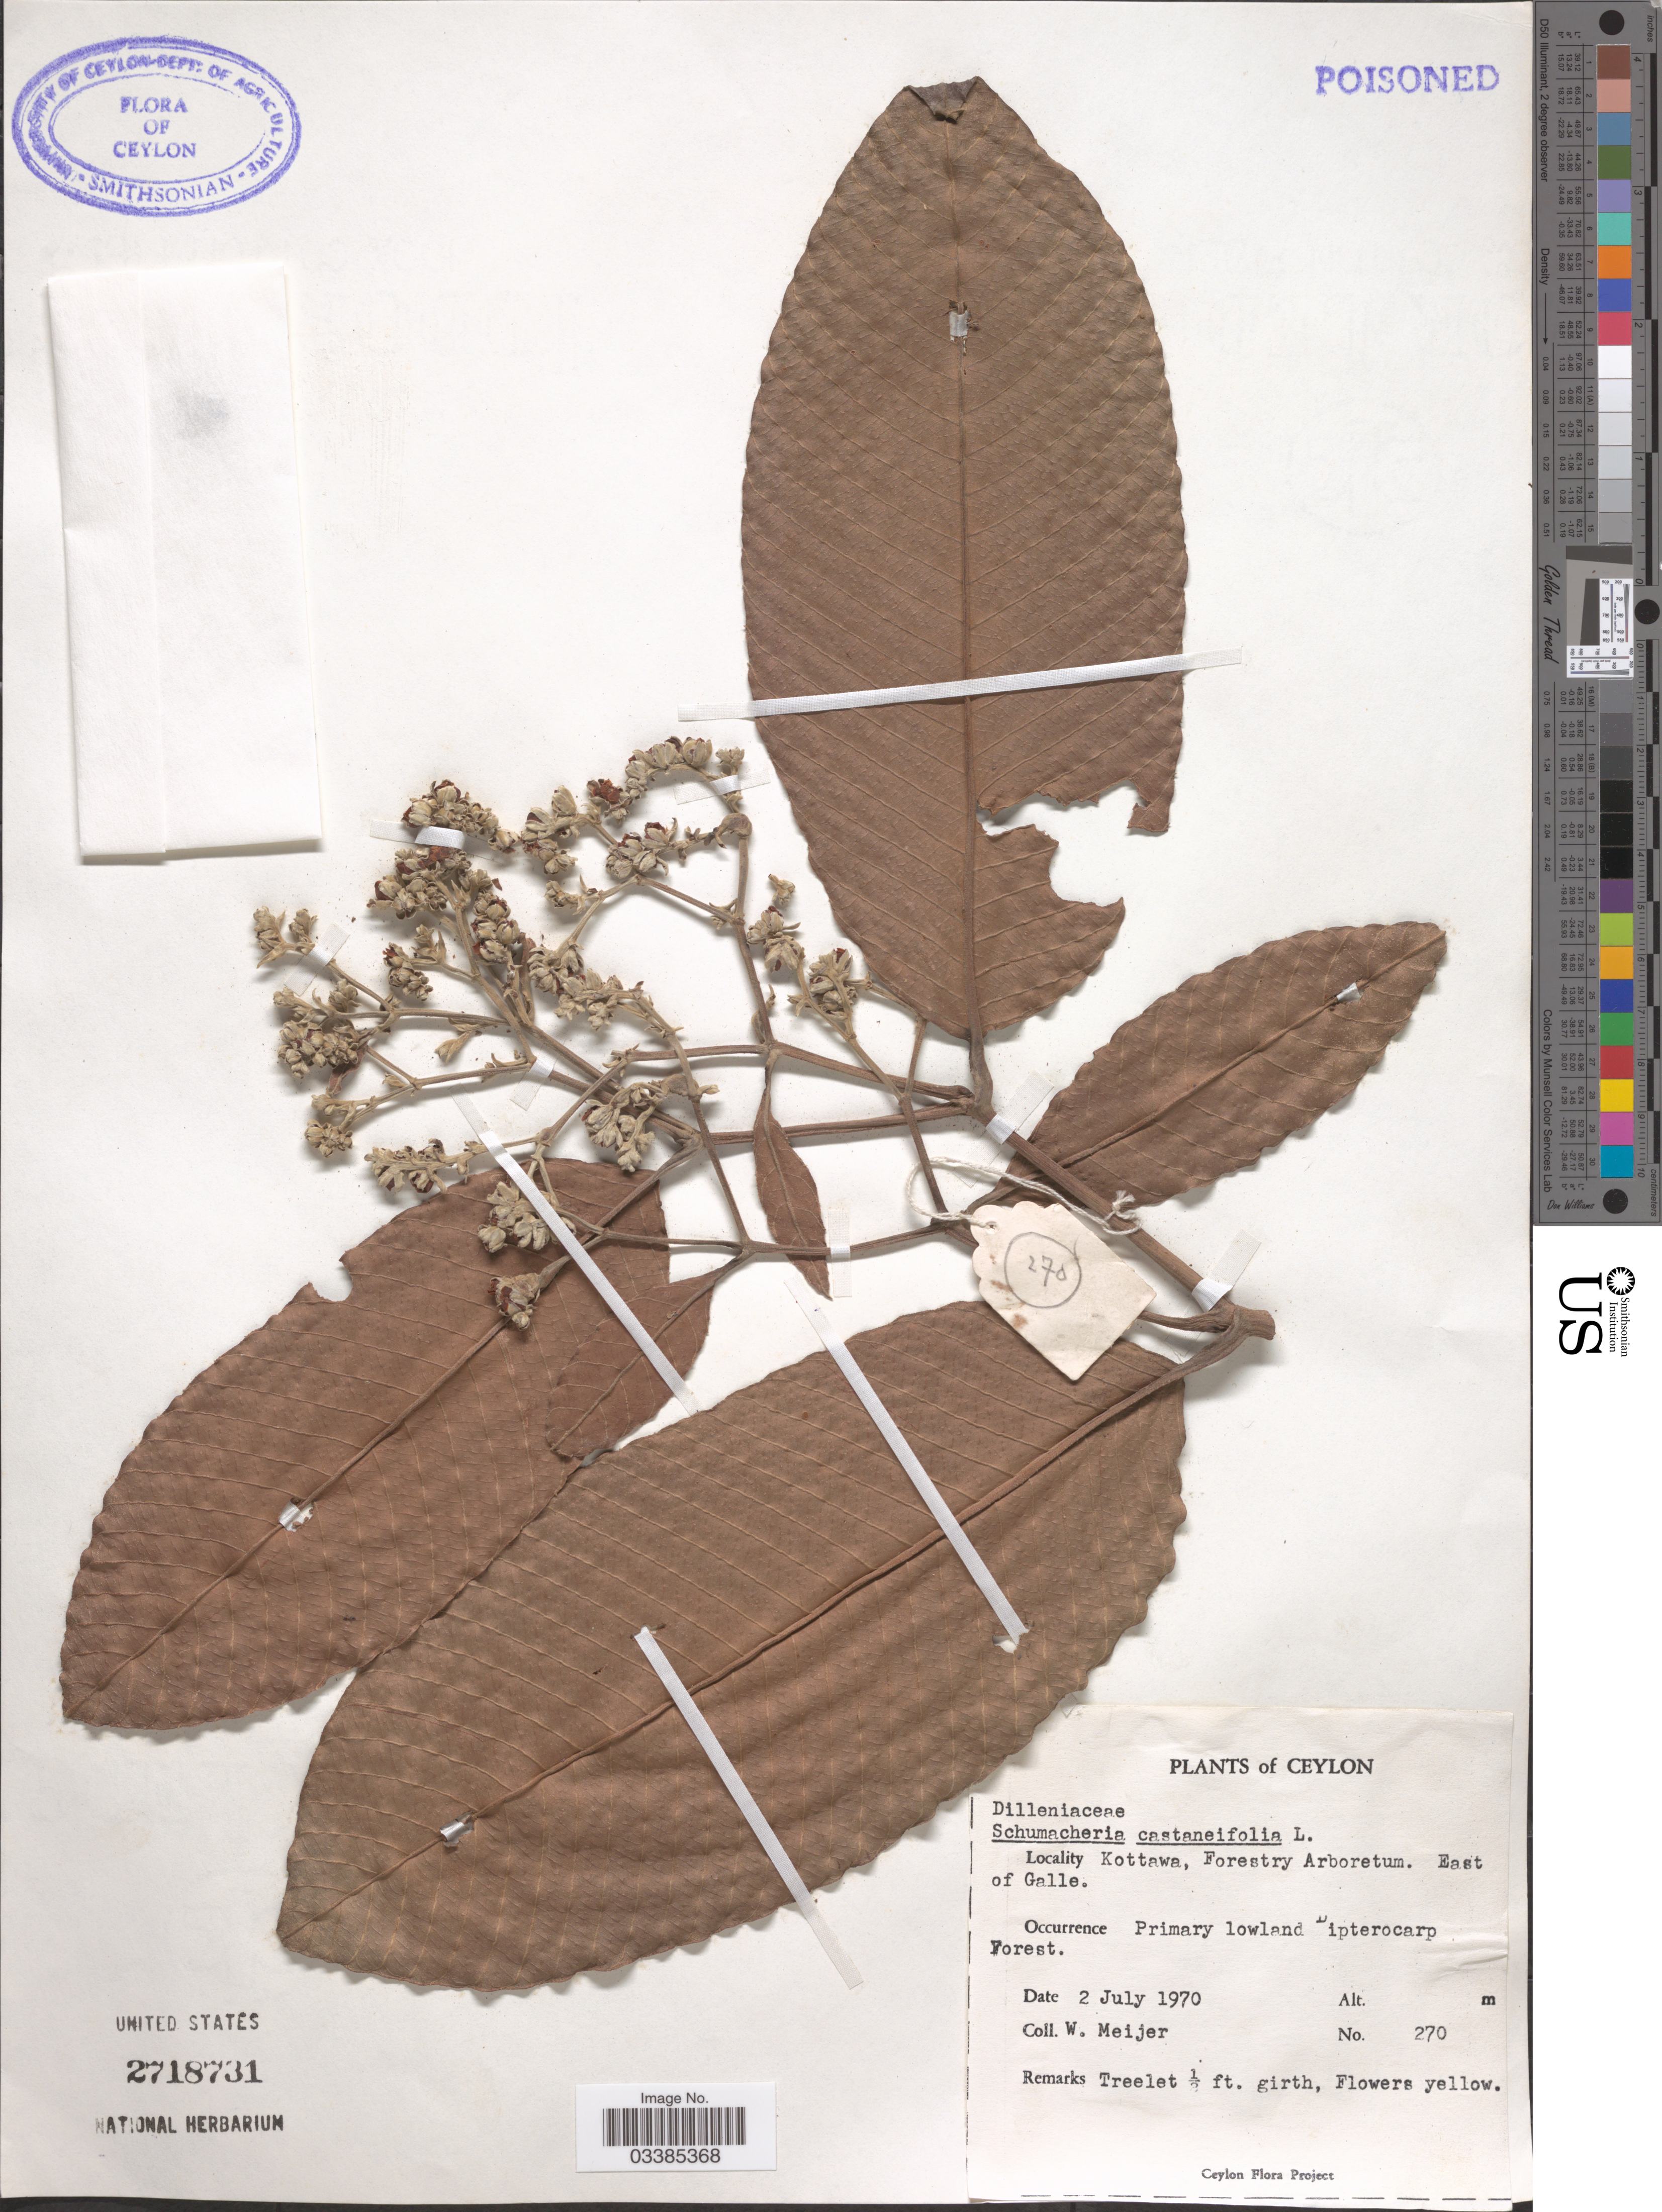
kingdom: Plantae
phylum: Tracheophyta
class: Magnoliopsida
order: Dilleniales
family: Dilleniaceae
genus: Schumacheria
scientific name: Schumacheria castaneifolia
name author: Vahl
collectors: W. Meijer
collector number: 270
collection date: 1970-07-02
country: Sri Lanka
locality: Ceylon. Kottawa, Forestry Arboretum. East of Galle. Primary lowland Dipterocarp Forest.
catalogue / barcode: US 2718731